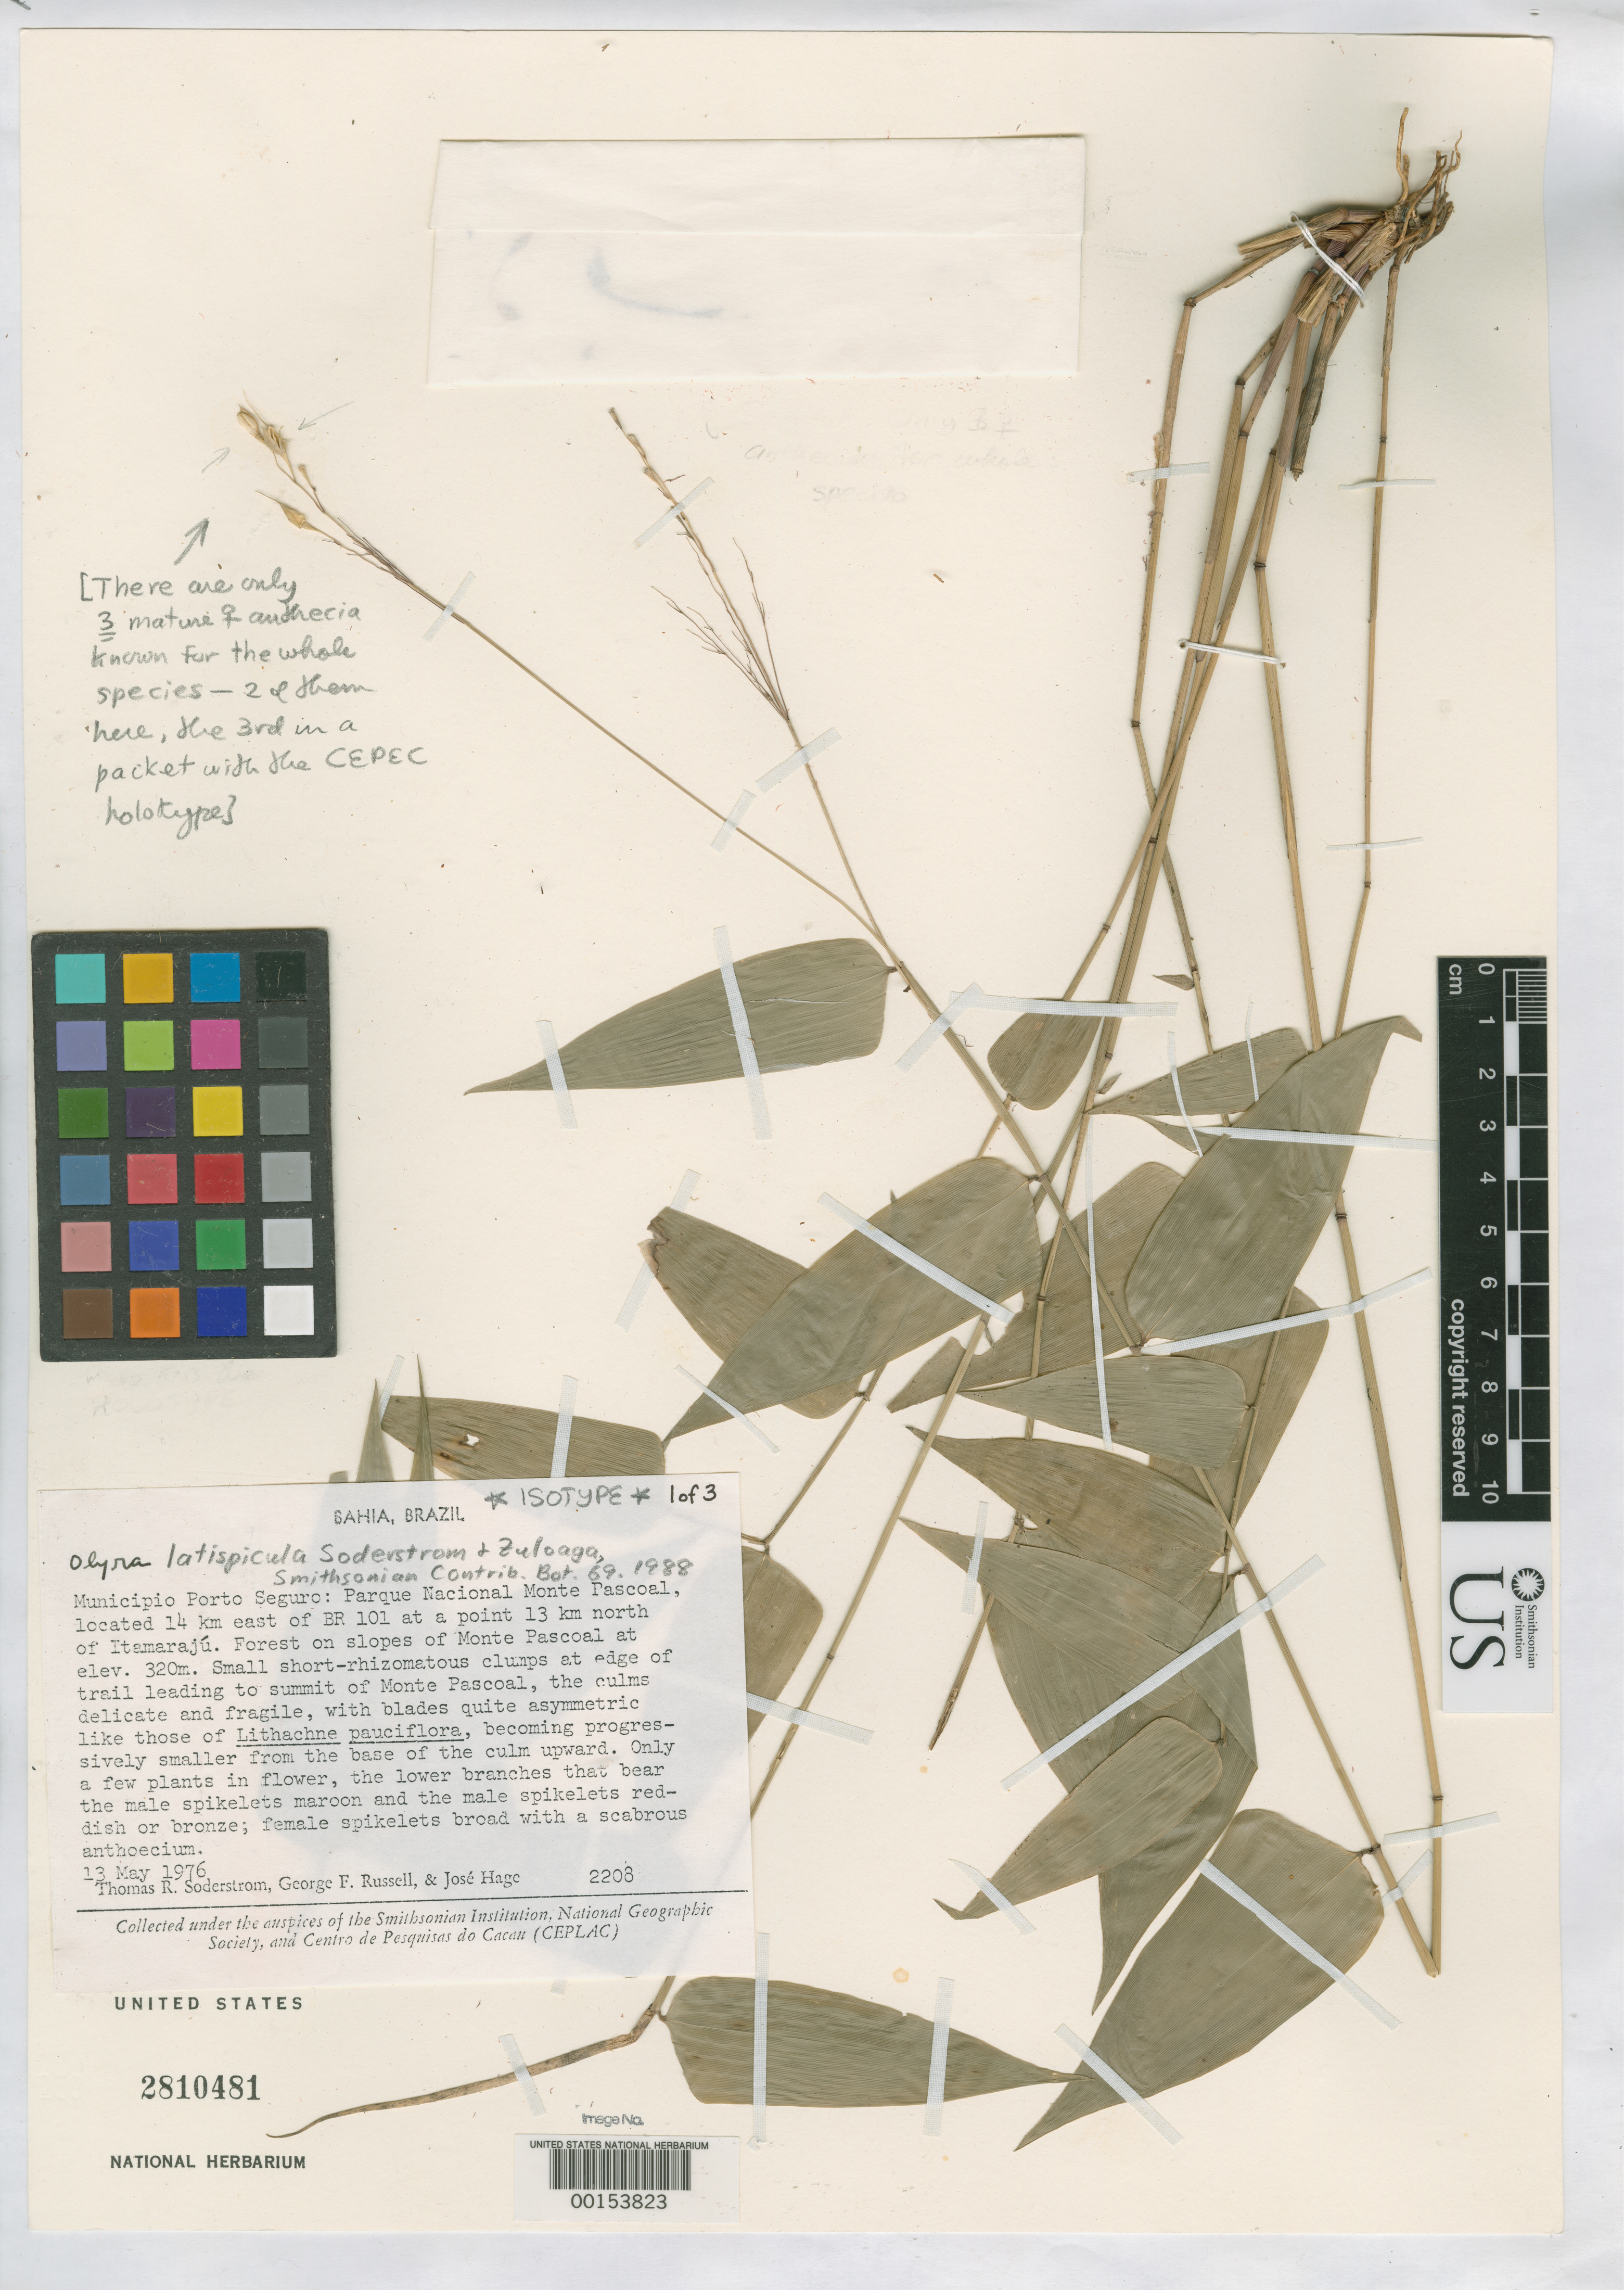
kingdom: Plantae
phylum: Tracheophyta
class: Liliopsida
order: Poales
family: Poaceae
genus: Olyra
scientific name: Olyra latispicula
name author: Soderstr. & Zuloaga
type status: Isotype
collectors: T. R. Soderstrom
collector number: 2208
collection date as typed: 13 May 1976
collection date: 1976-05-13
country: Brazil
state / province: Bahia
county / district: Pôrto Seguro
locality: Monte Pascoal National Park, 14 km E of BR 101 at a Point 13 km N of Itamataju, forest on slope of Monte Pascoal.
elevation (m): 320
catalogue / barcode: US 2810481